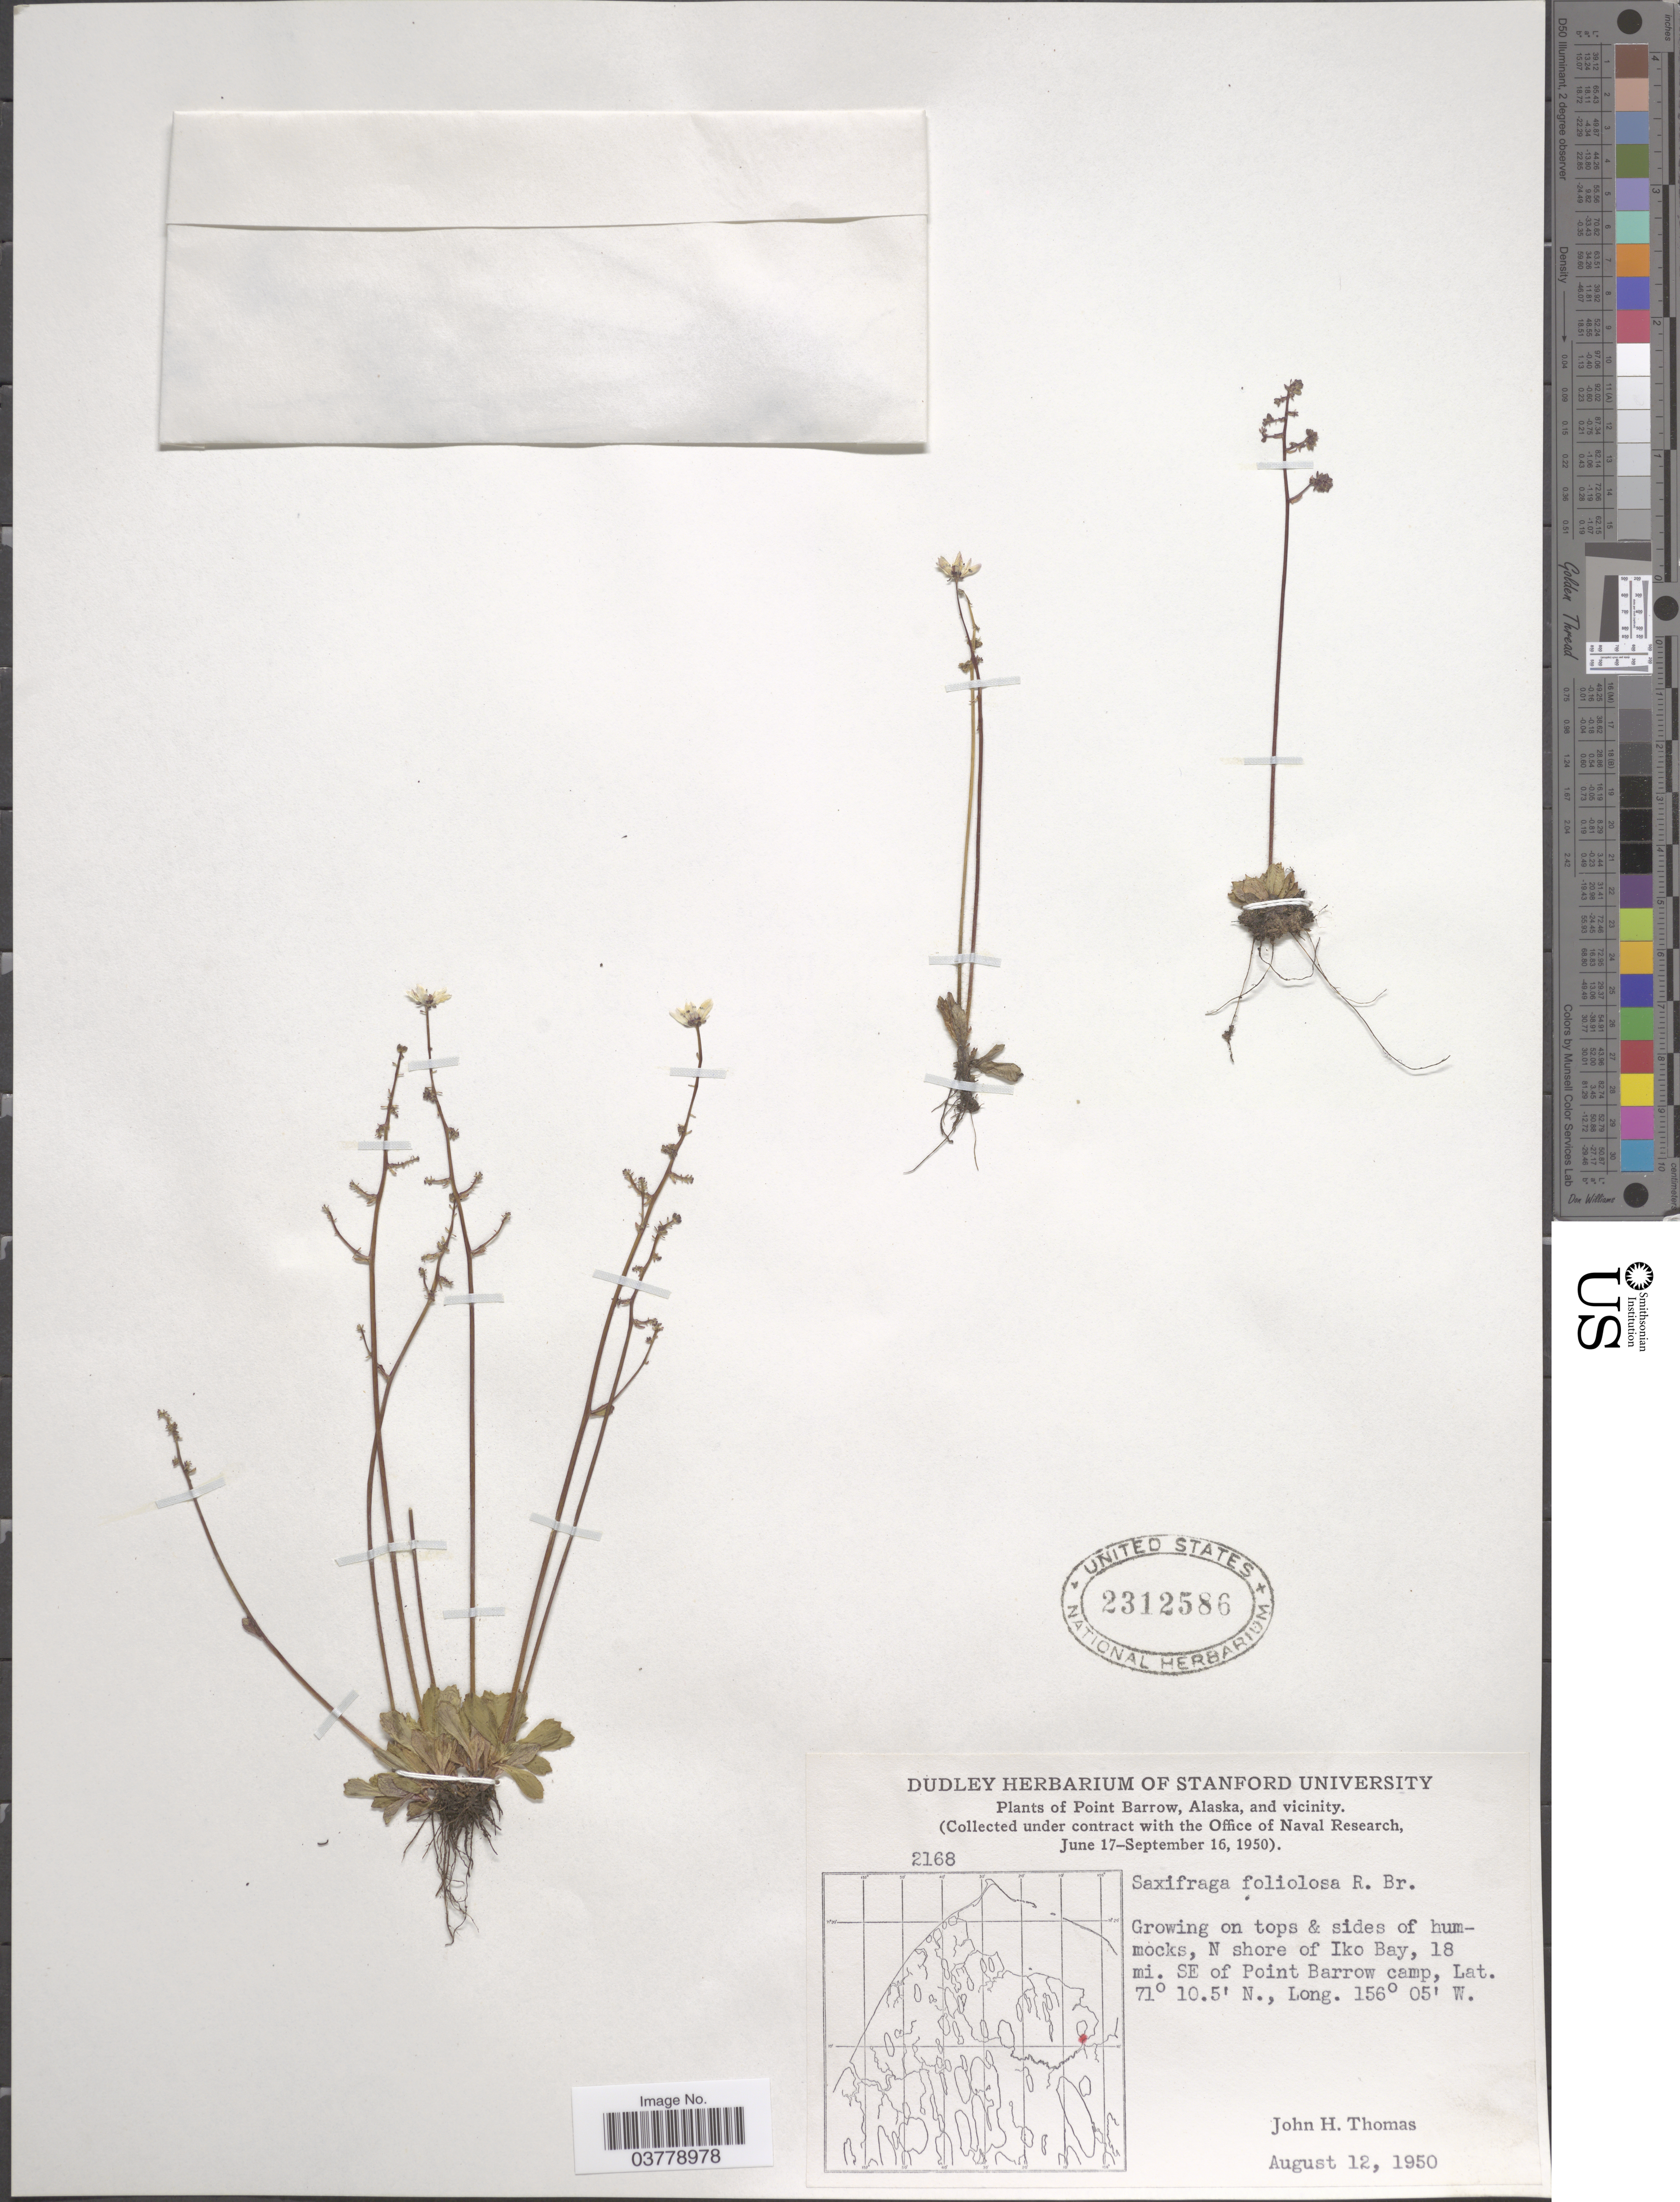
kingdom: Plantae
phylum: Tracheophyta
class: Magnoliopsida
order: Saxifragales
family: Saxifragaceae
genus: Micranthes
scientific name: Micranthes foliolosa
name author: (R. Br.) Gornall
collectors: J. H. Thomas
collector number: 2168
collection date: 1950-08-12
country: United States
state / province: Alaska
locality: Point Barrow, Alaska, and vicinity. N shore of Iko Bay, 18 mi. SE of Point Barrow camp.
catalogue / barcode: US 2312586